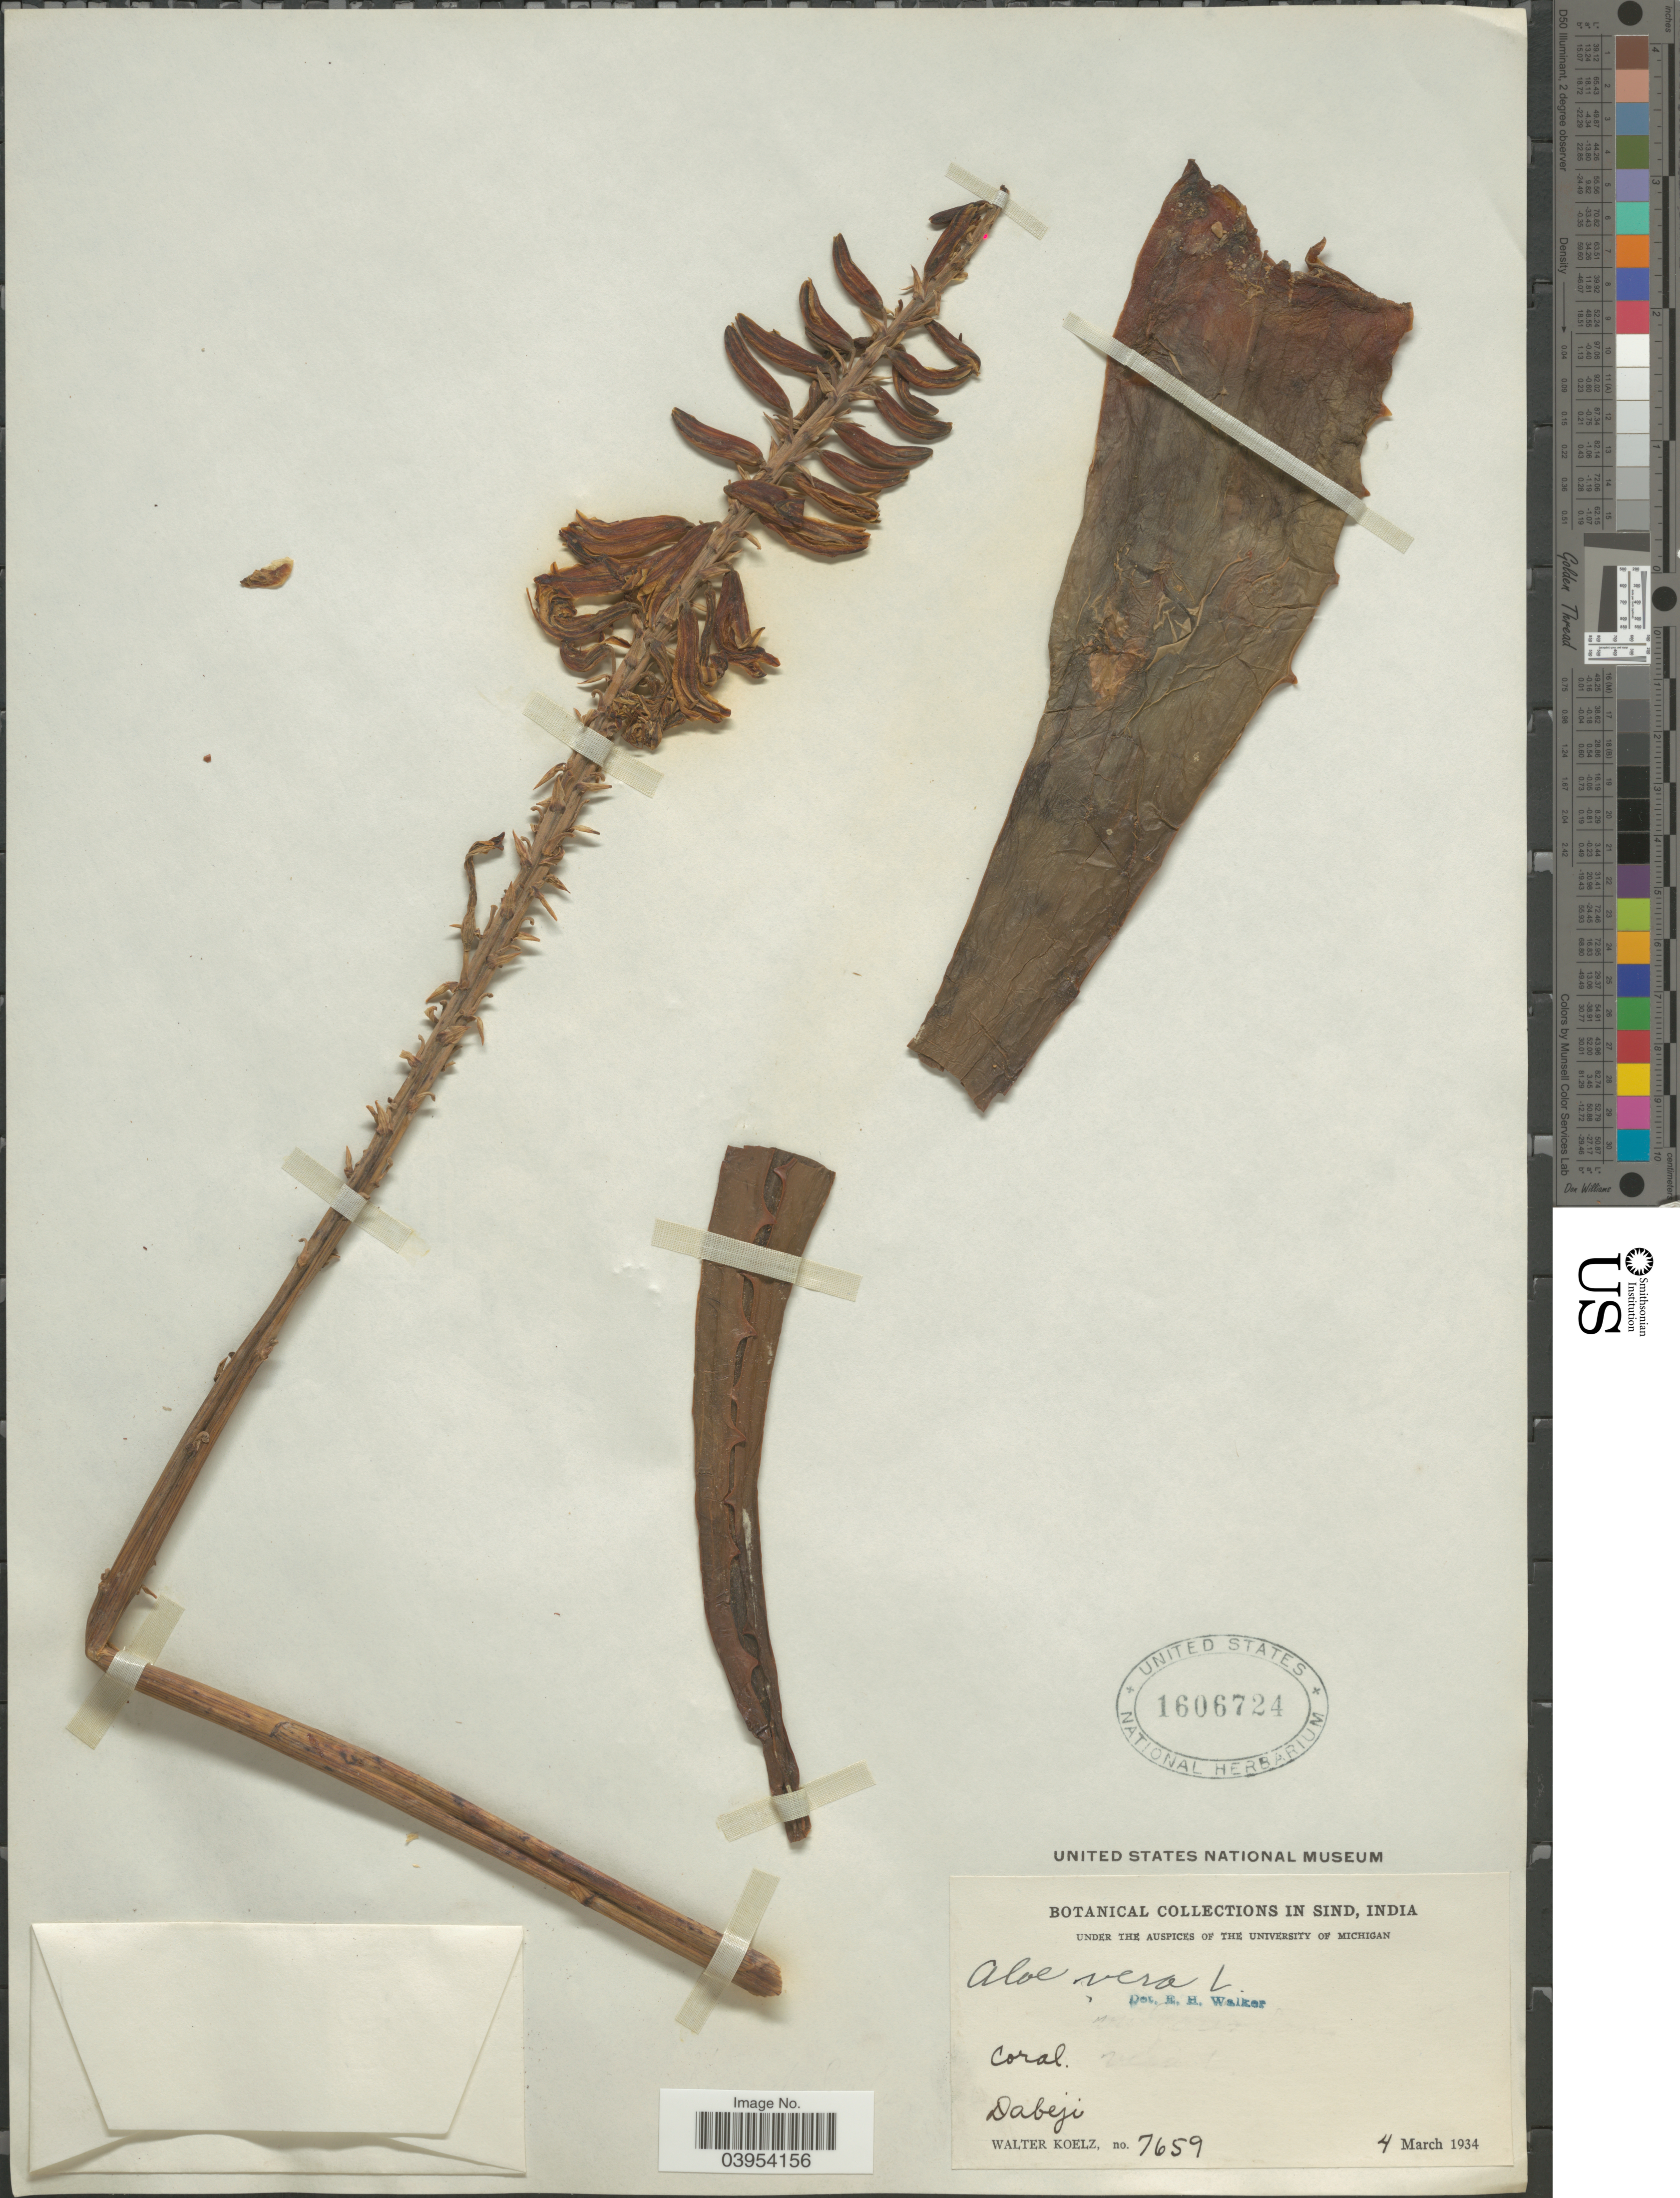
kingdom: Plantae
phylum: Tracheophyta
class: Liliopsida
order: Asparagales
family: Asphodelaceae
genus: Aloe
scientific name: Aloe vera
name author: L.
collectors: W. N. Koelz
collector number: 7659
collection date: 1934-03-04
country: Pakistan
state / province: Sindh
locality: Sind. Dabeji.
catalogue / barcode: US 1606724